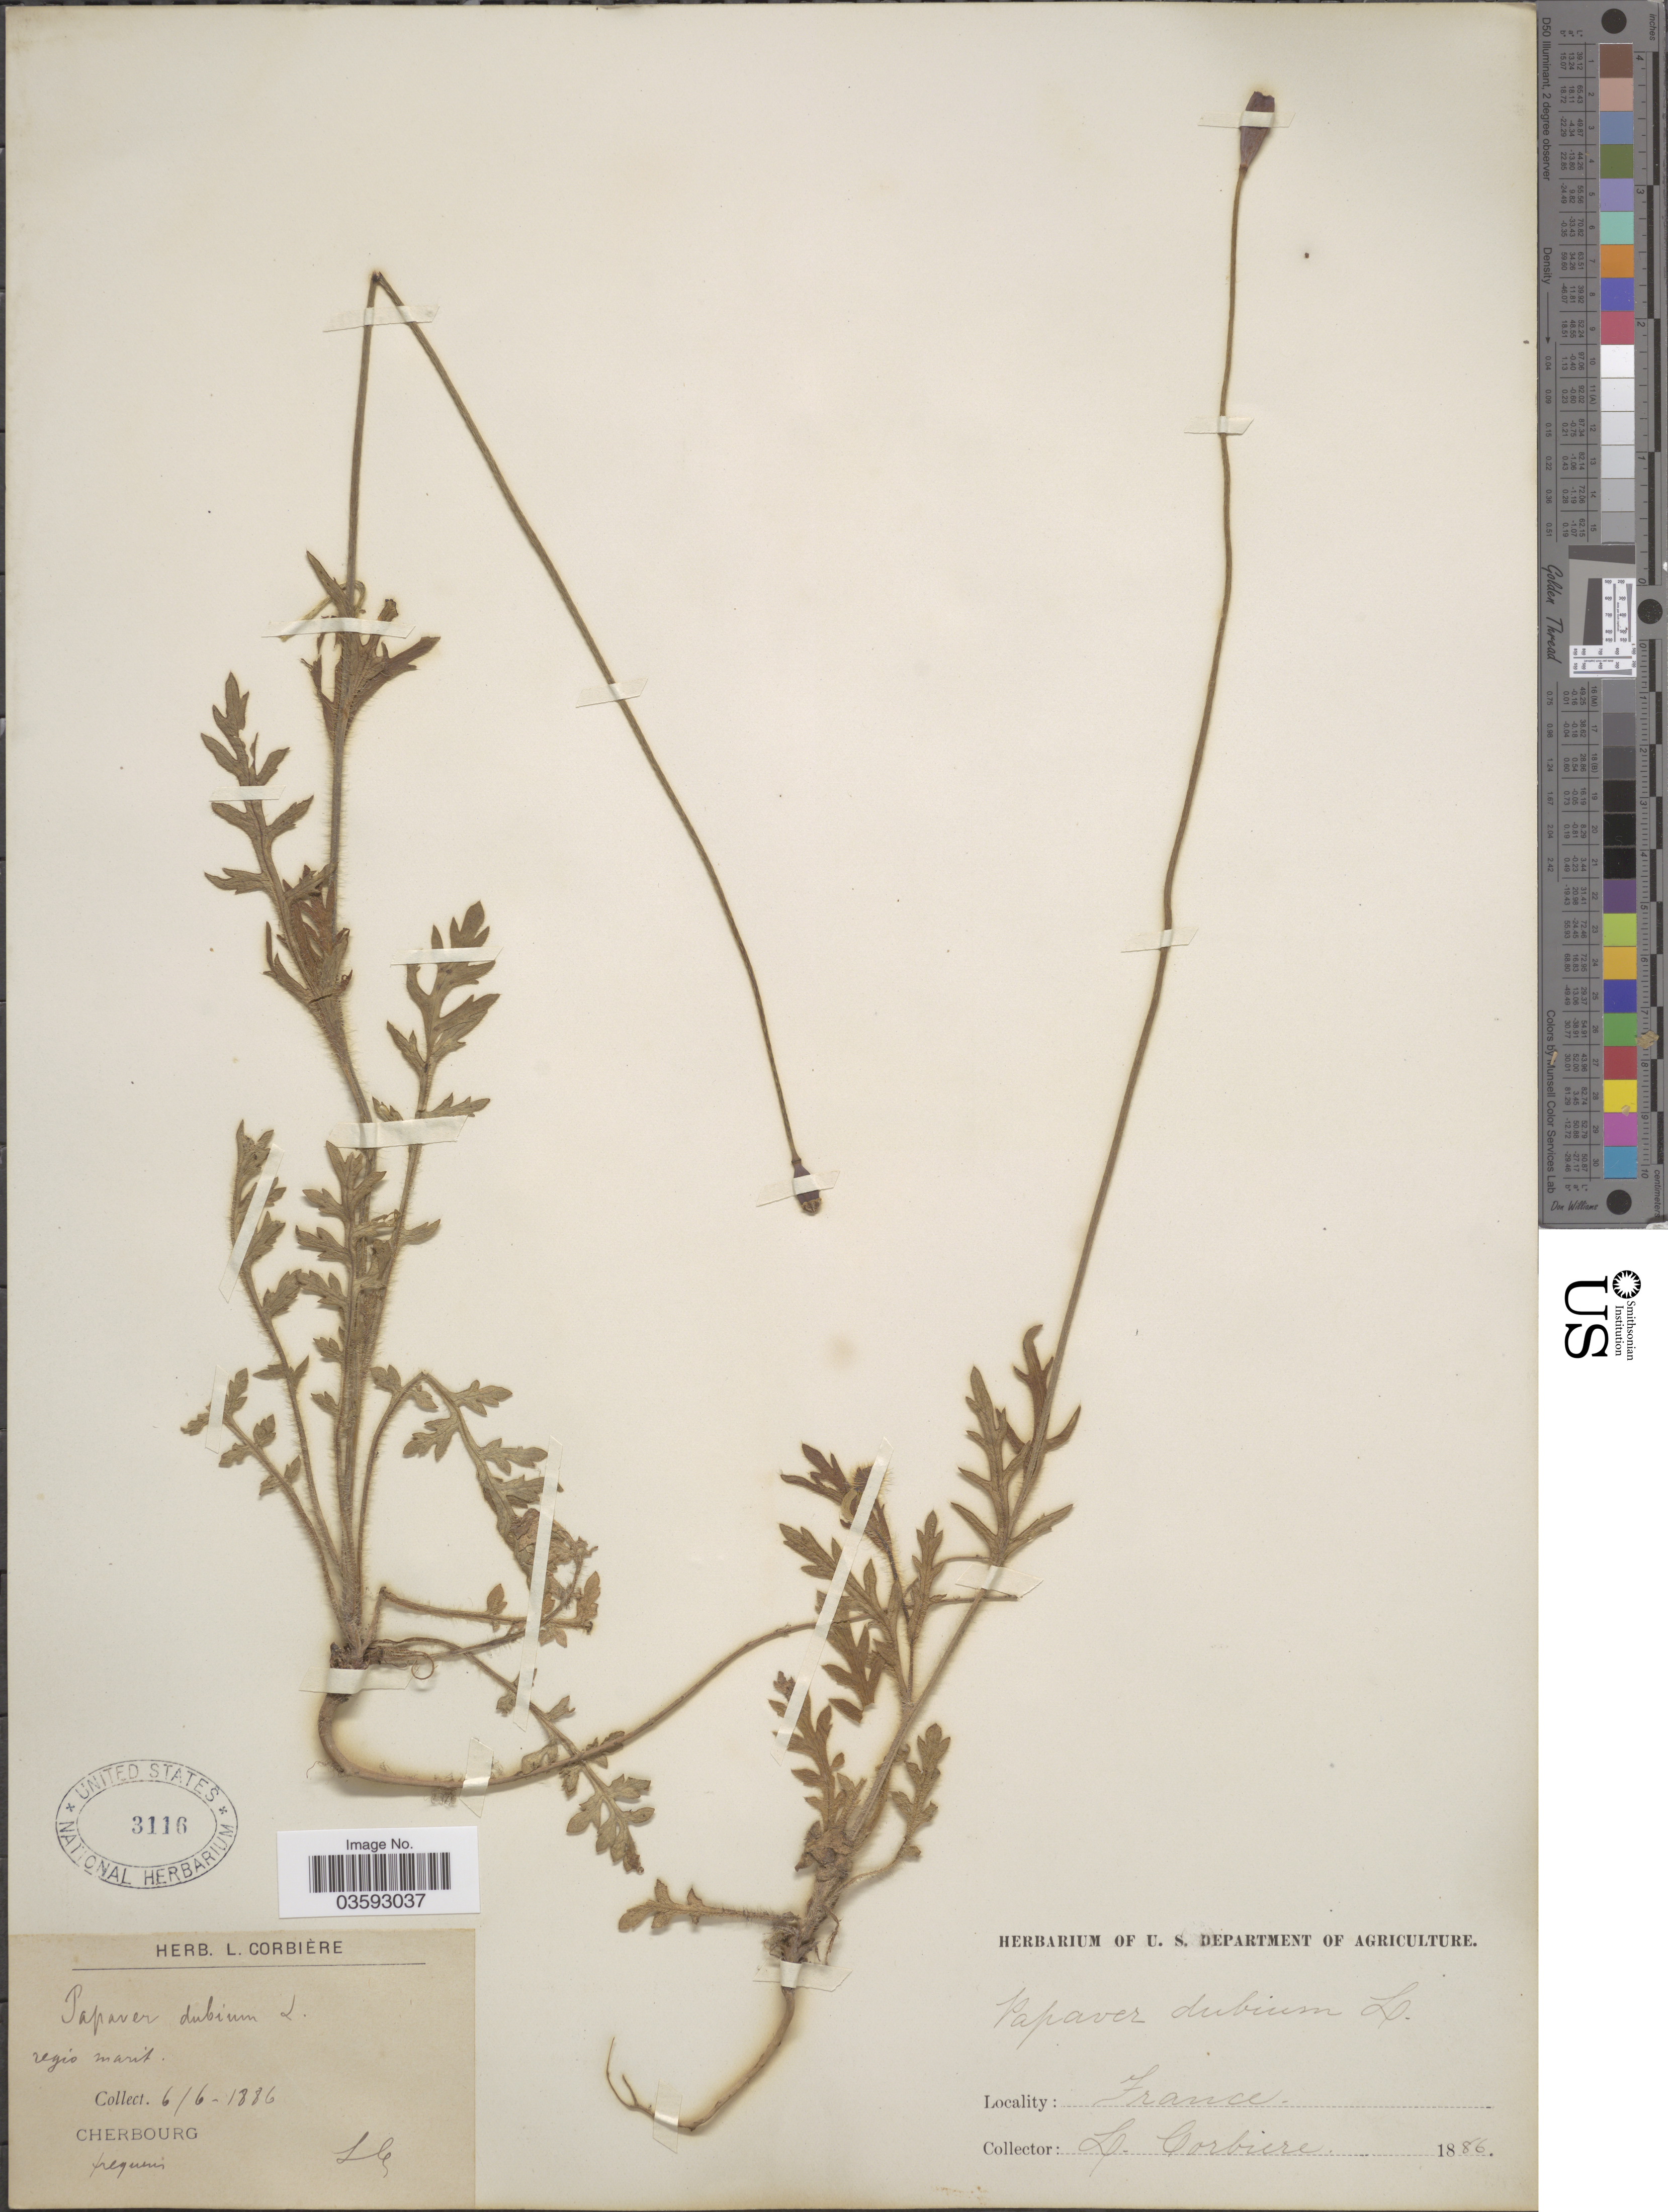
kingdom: Plantae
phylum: Tracheophyta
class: Magnoliopsida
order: Ranunculales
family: Papaveraceae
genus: Papaver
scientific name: Papaver dubium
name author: L.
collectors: L. Corbière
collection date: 1886-06-06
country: France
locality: Cherbourg.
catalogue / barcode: US 3116